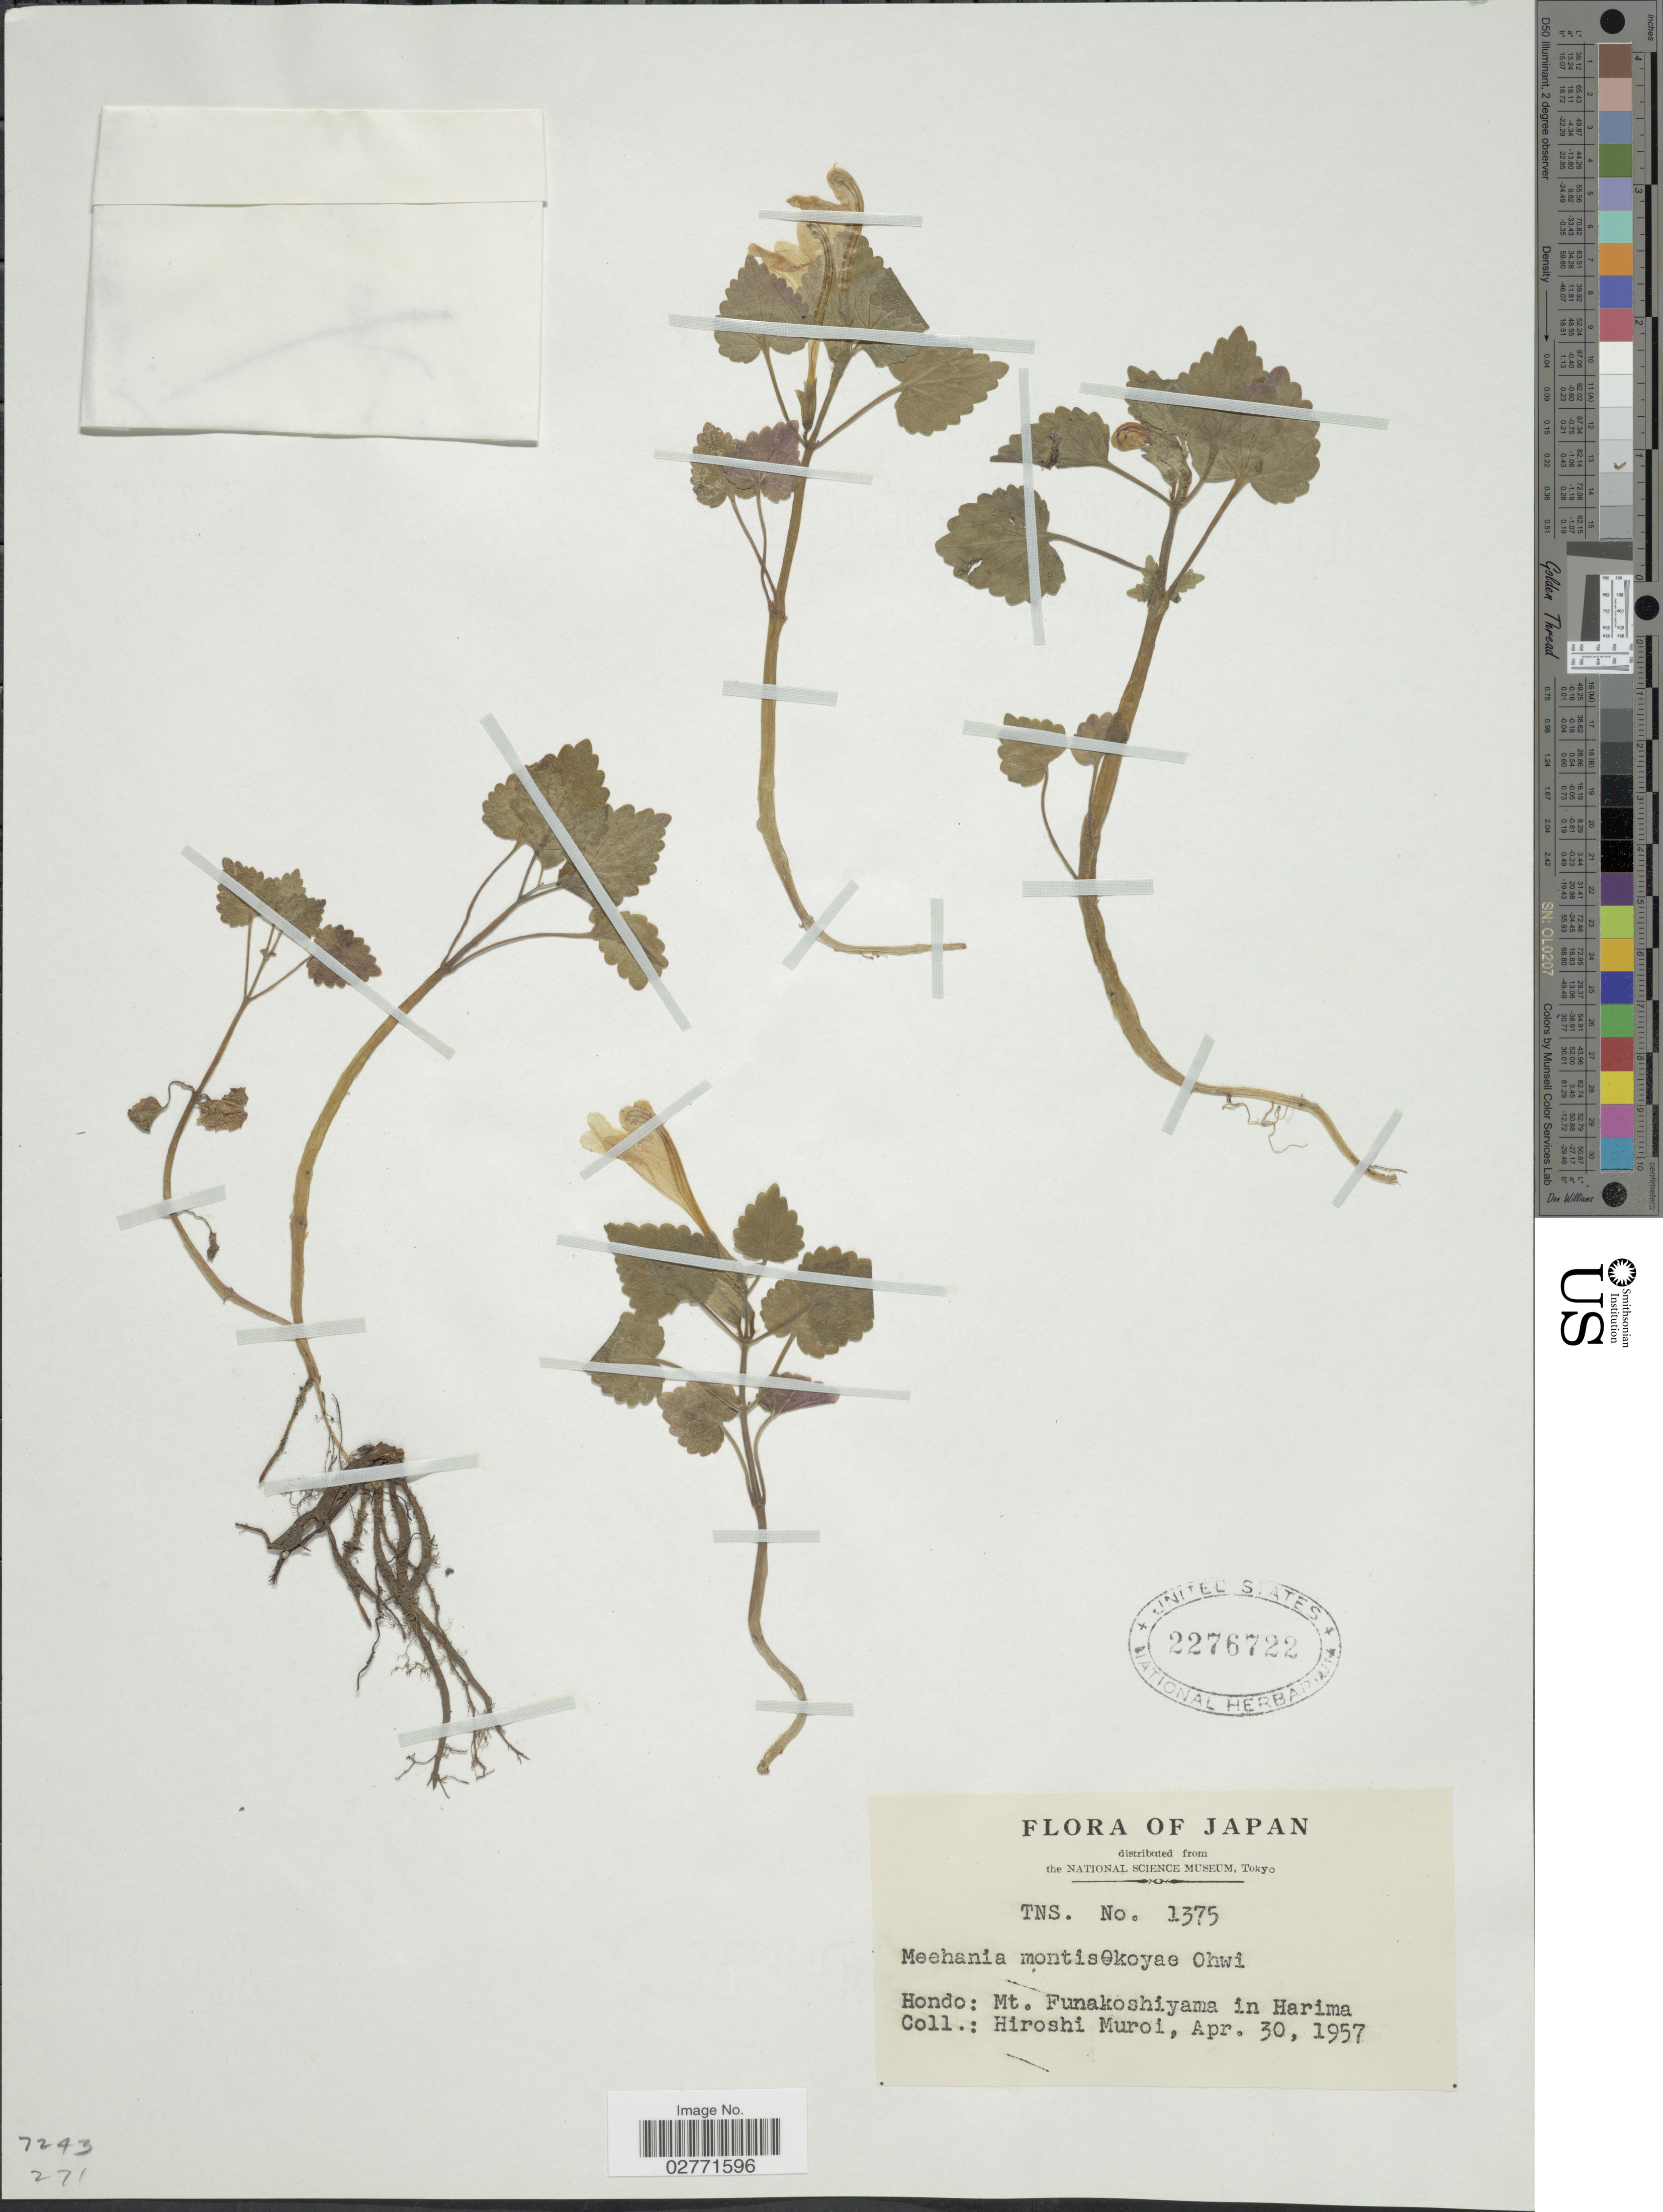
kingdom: Plantae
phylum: Tracheophyta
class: Magnoliopsida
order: Lamiales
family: Lamiaceae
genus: Meehania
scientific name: Meehania montis-koyae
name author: Ohwi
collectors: H. Muroi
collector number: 1375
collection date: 1957-04-30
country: Japan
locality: Hondo: Mt. Funakoshiyama in Harima.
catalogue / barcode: US 2276722